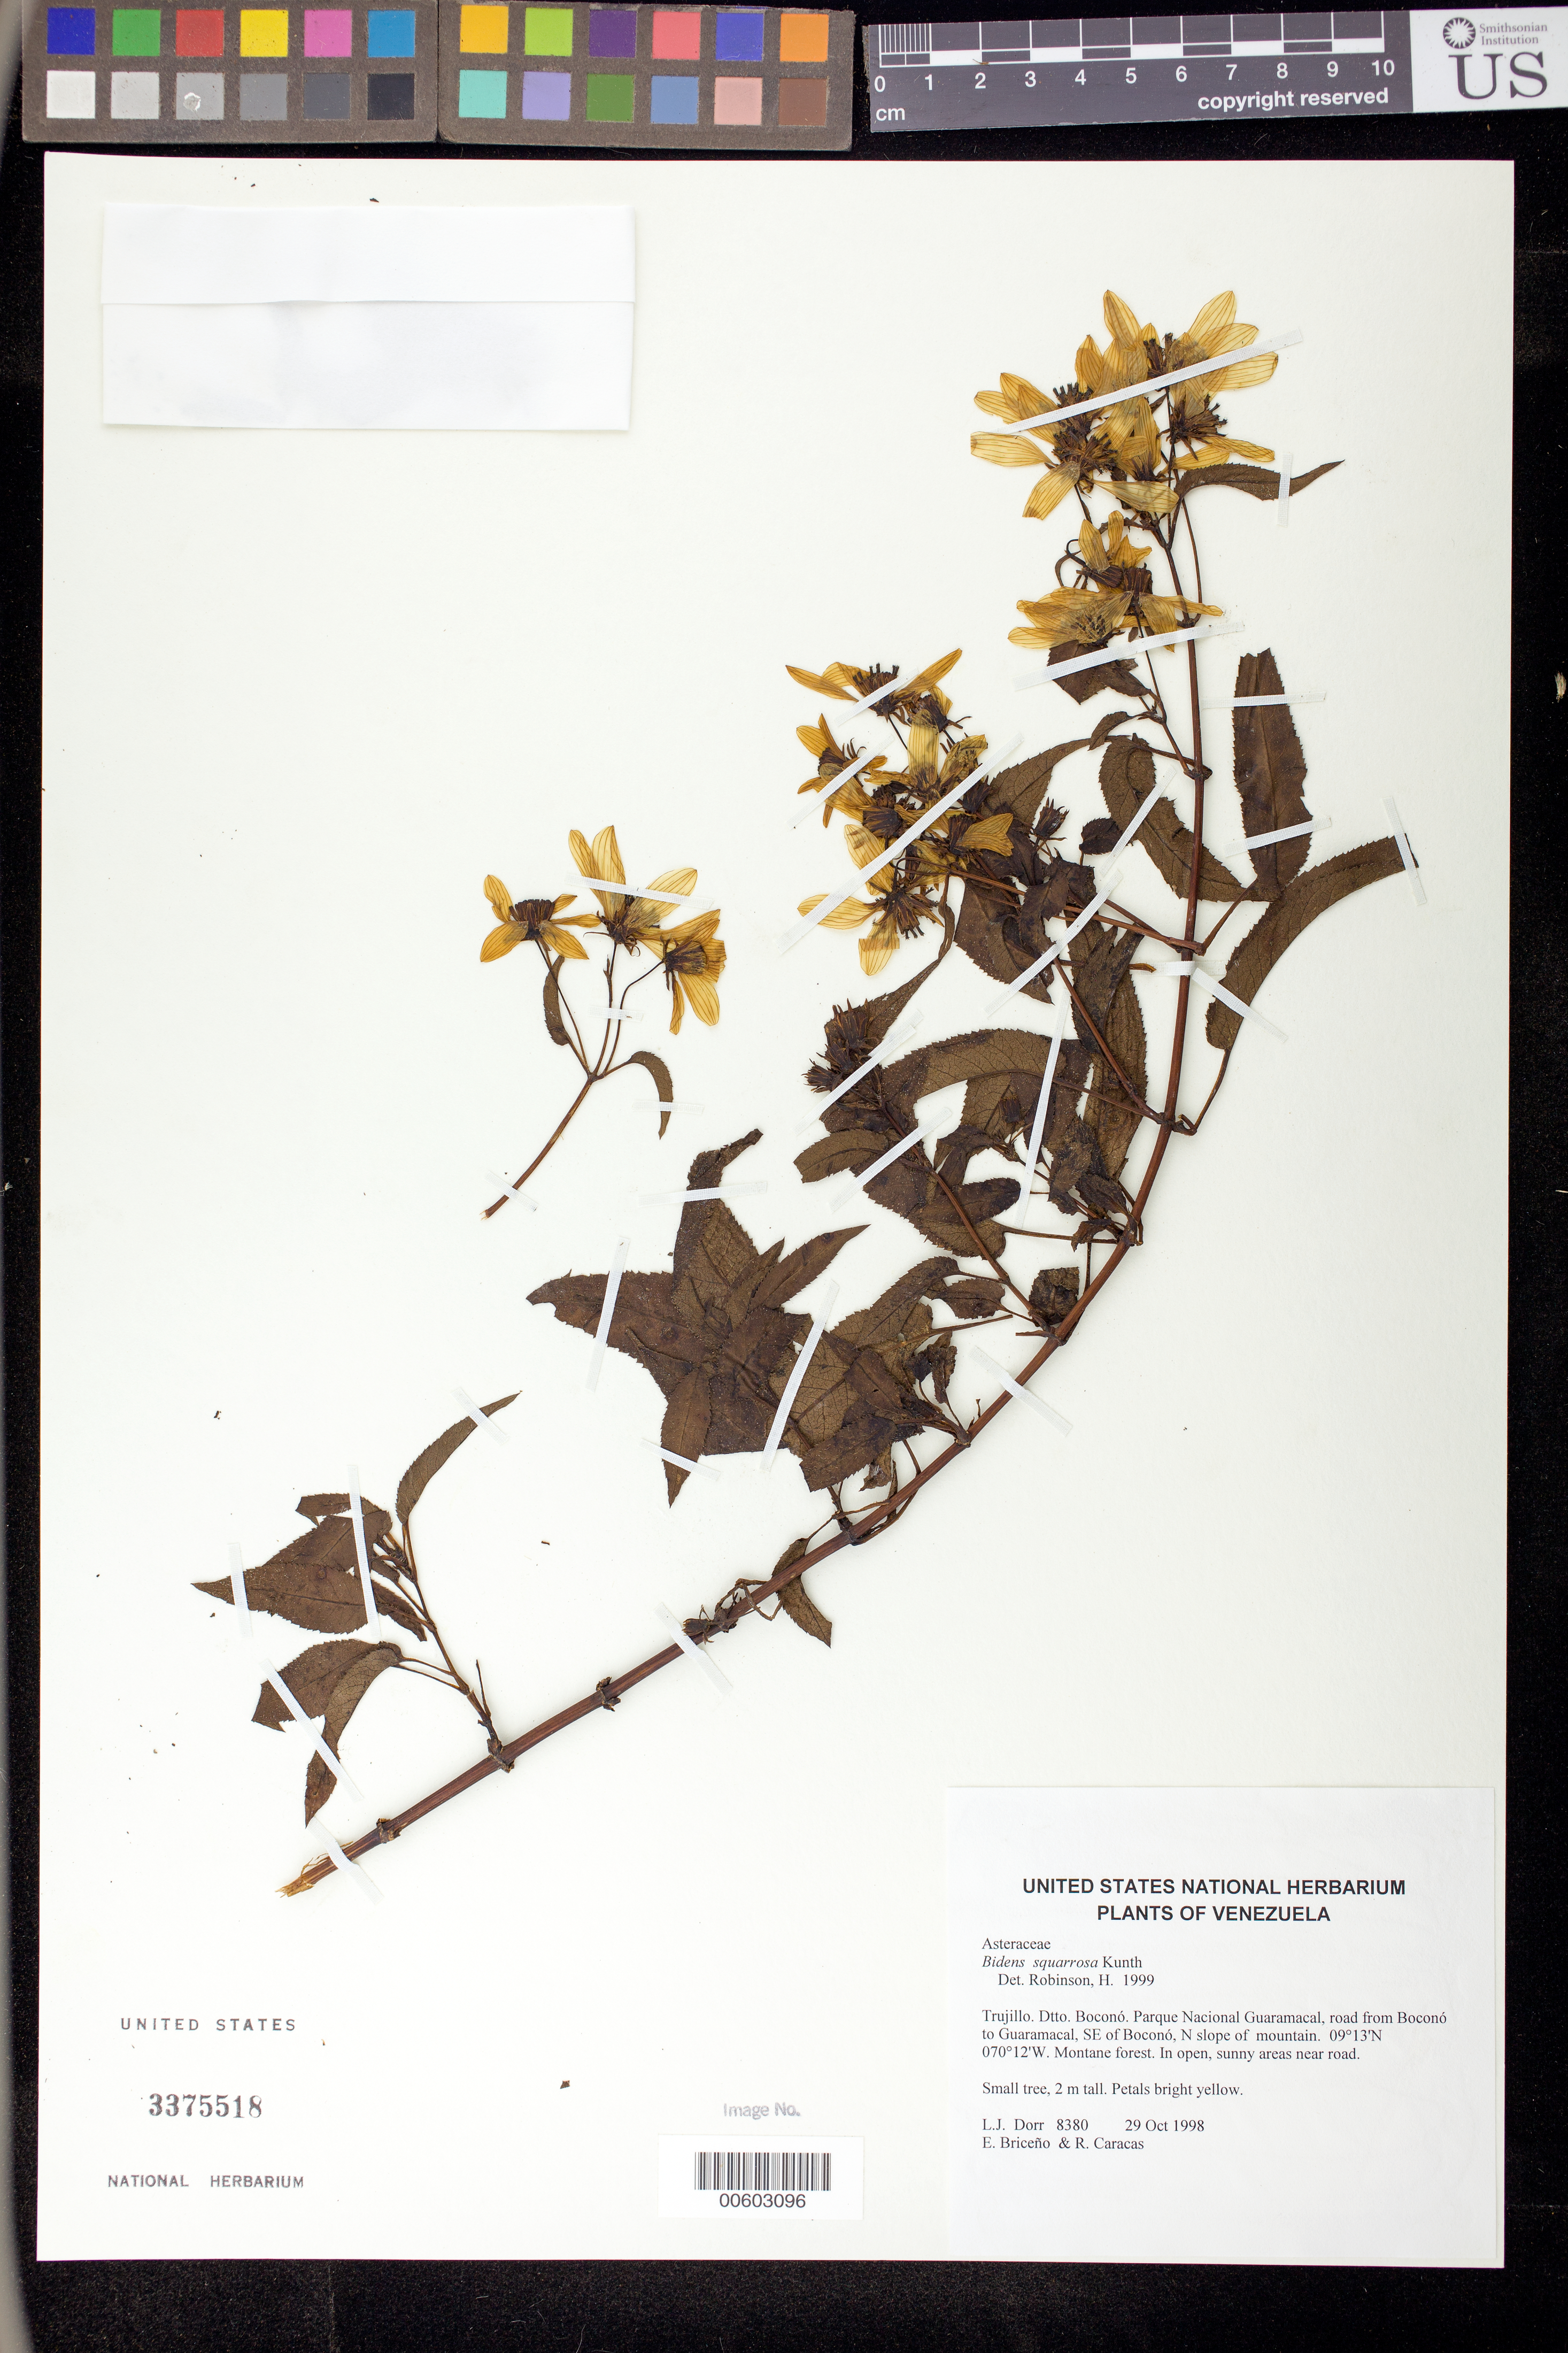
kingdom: Plantae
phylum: Tracheophyta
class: Magnoliopsida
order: Asterales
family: Asteraceae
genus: Bidens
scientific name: Bidens squarrosa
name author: Kunth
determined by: Robinson, Harold E., (US)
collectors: L. J. Dorr, E. Briceño & R. Caracas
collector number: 8380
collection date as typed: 29 Oct 1998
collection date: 1998-10-29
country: Venezuela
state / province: Trujillo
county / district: Boconó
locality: Parque Nacional Guaramacal, road from Boconó to Guaramacal, SE of Boconó, N slope of mountain.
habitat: Montane forest. In open, sunny areas near road.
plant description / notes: MO, PORT, TEX, US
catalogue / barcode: US 3375518